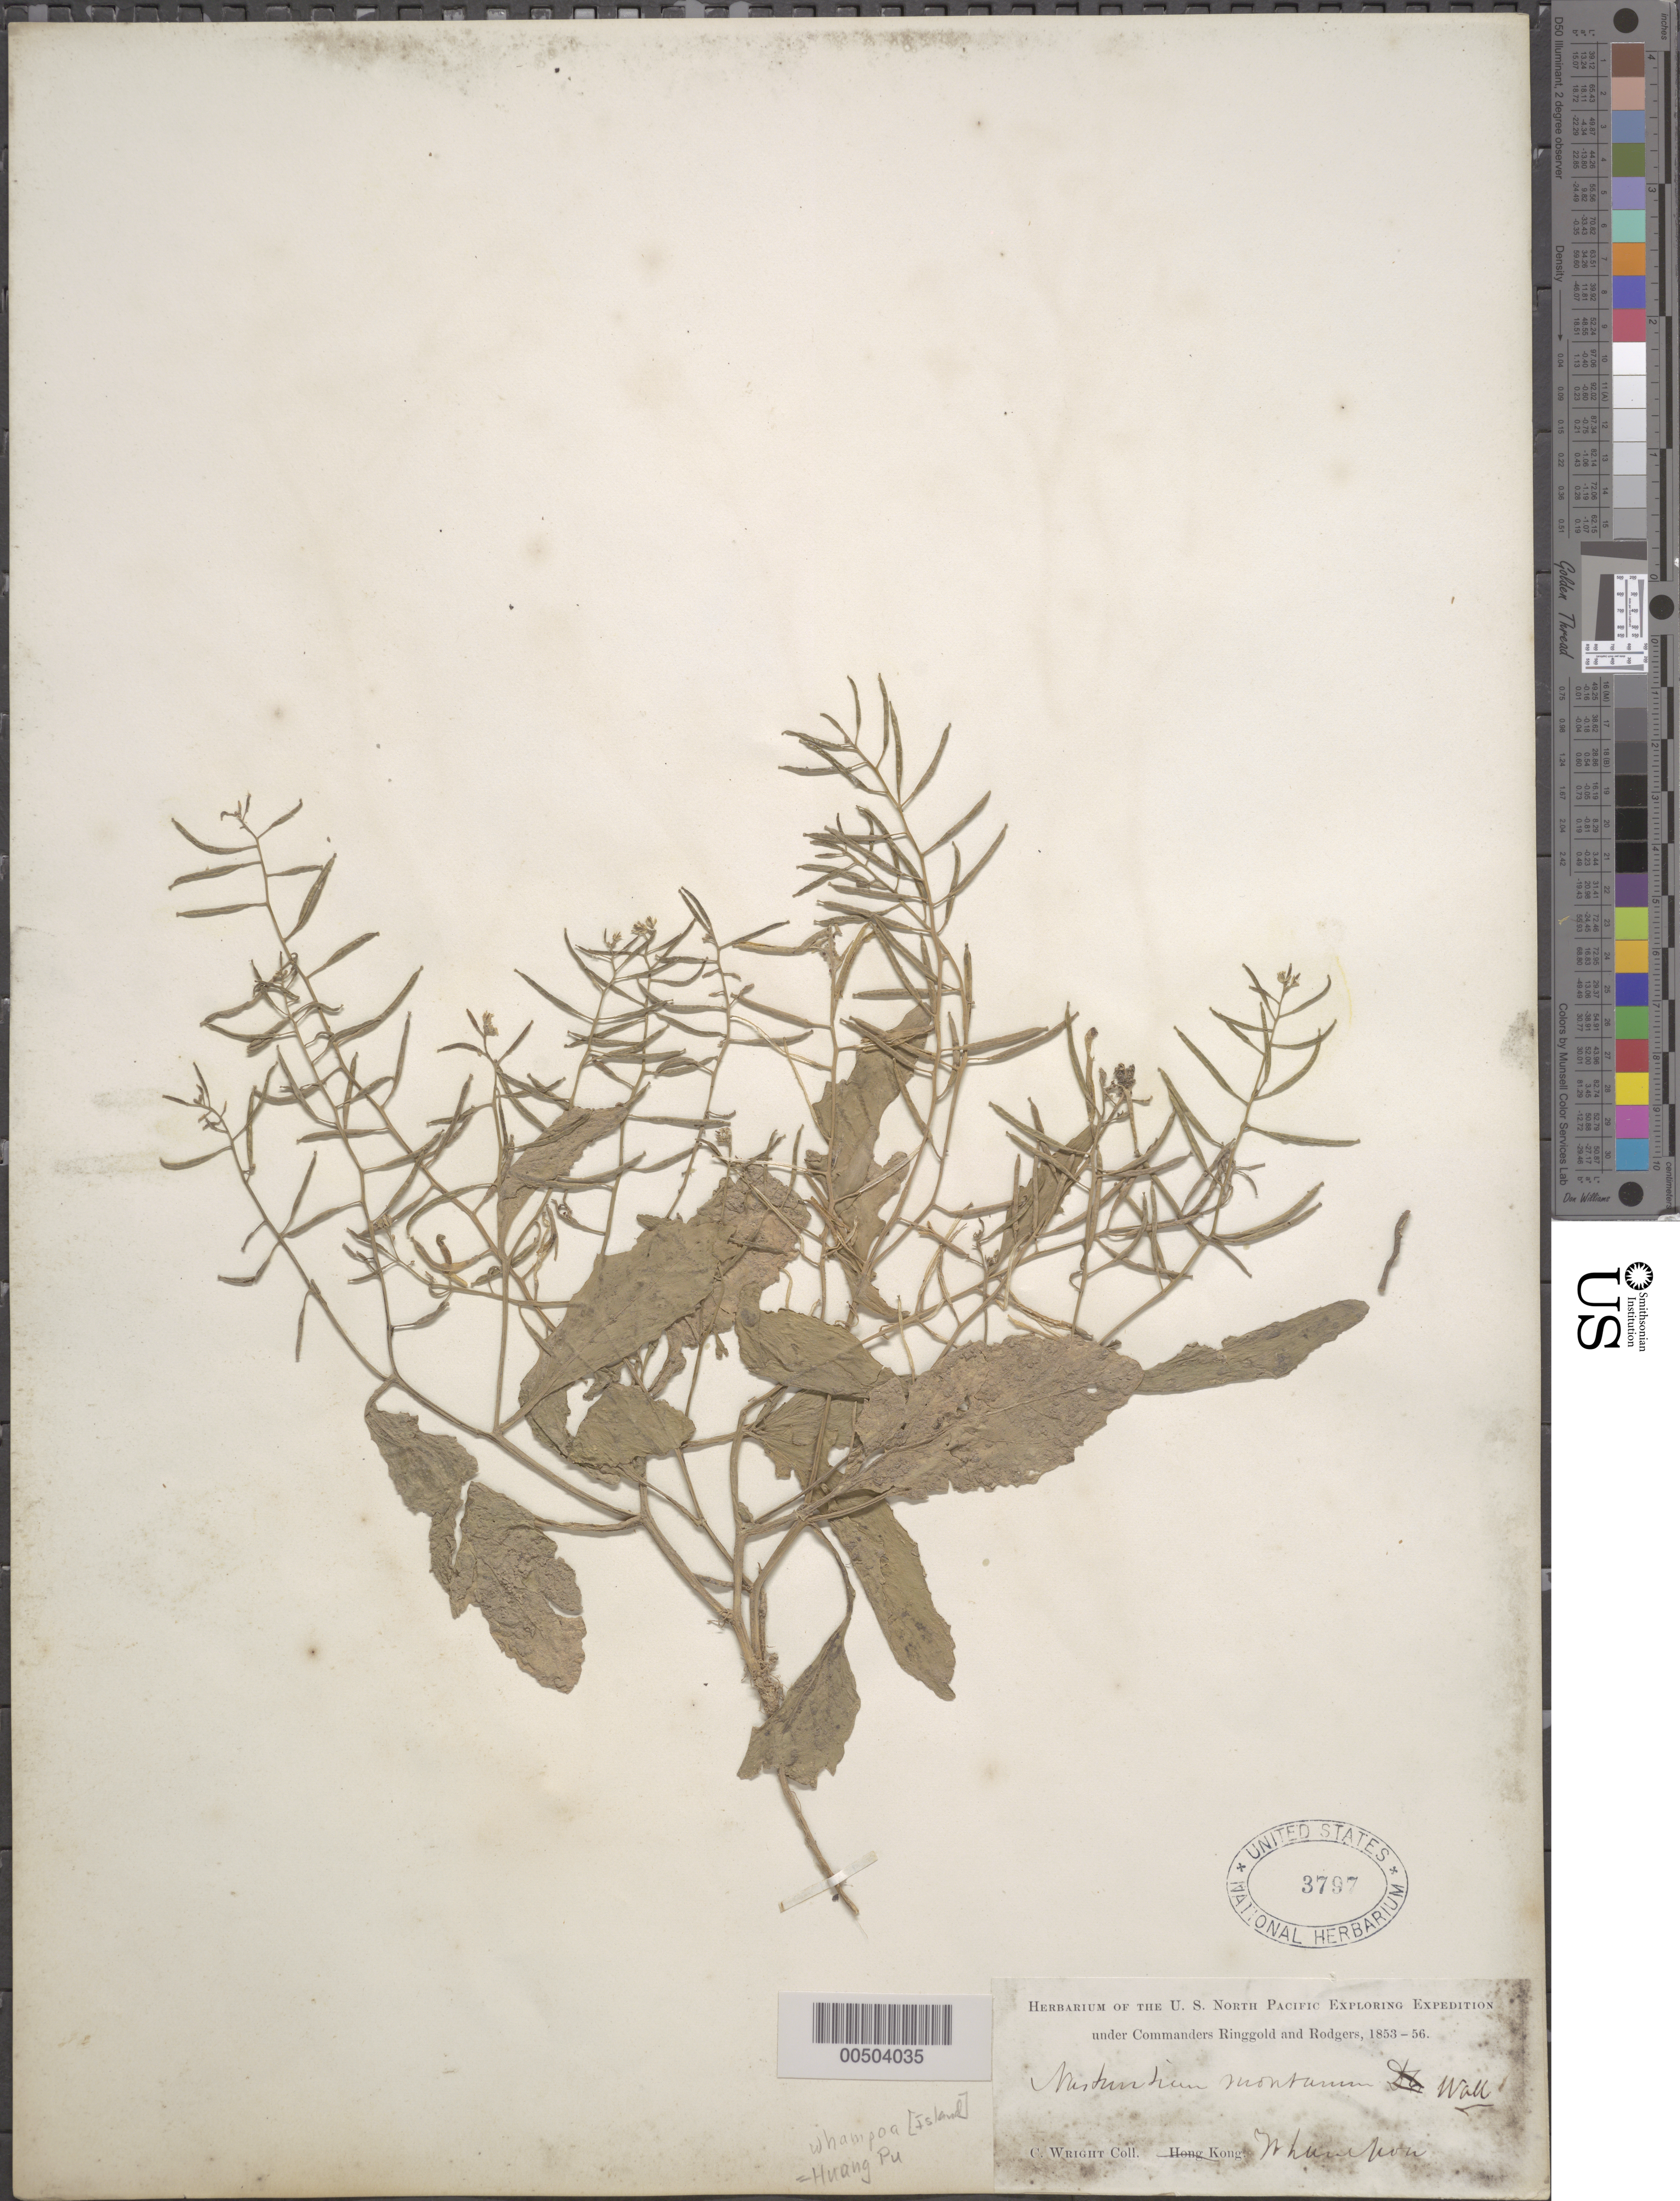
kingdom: Plantae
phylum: Tracheophyta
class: Magnoliopsida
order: Brassicales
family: Brassicaceae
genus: Rorippa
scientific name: Rorippa indica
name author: (L.) Hiern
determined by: Strong, M. T., (US), Smithsonian Institution - National Museum of Natural History (UNITED STATES)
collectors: C. Wright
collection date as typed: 1853 to -- --- 1856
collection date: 1853/1856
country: China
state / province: Guangdong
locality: Whampoa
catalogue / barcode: US 3797